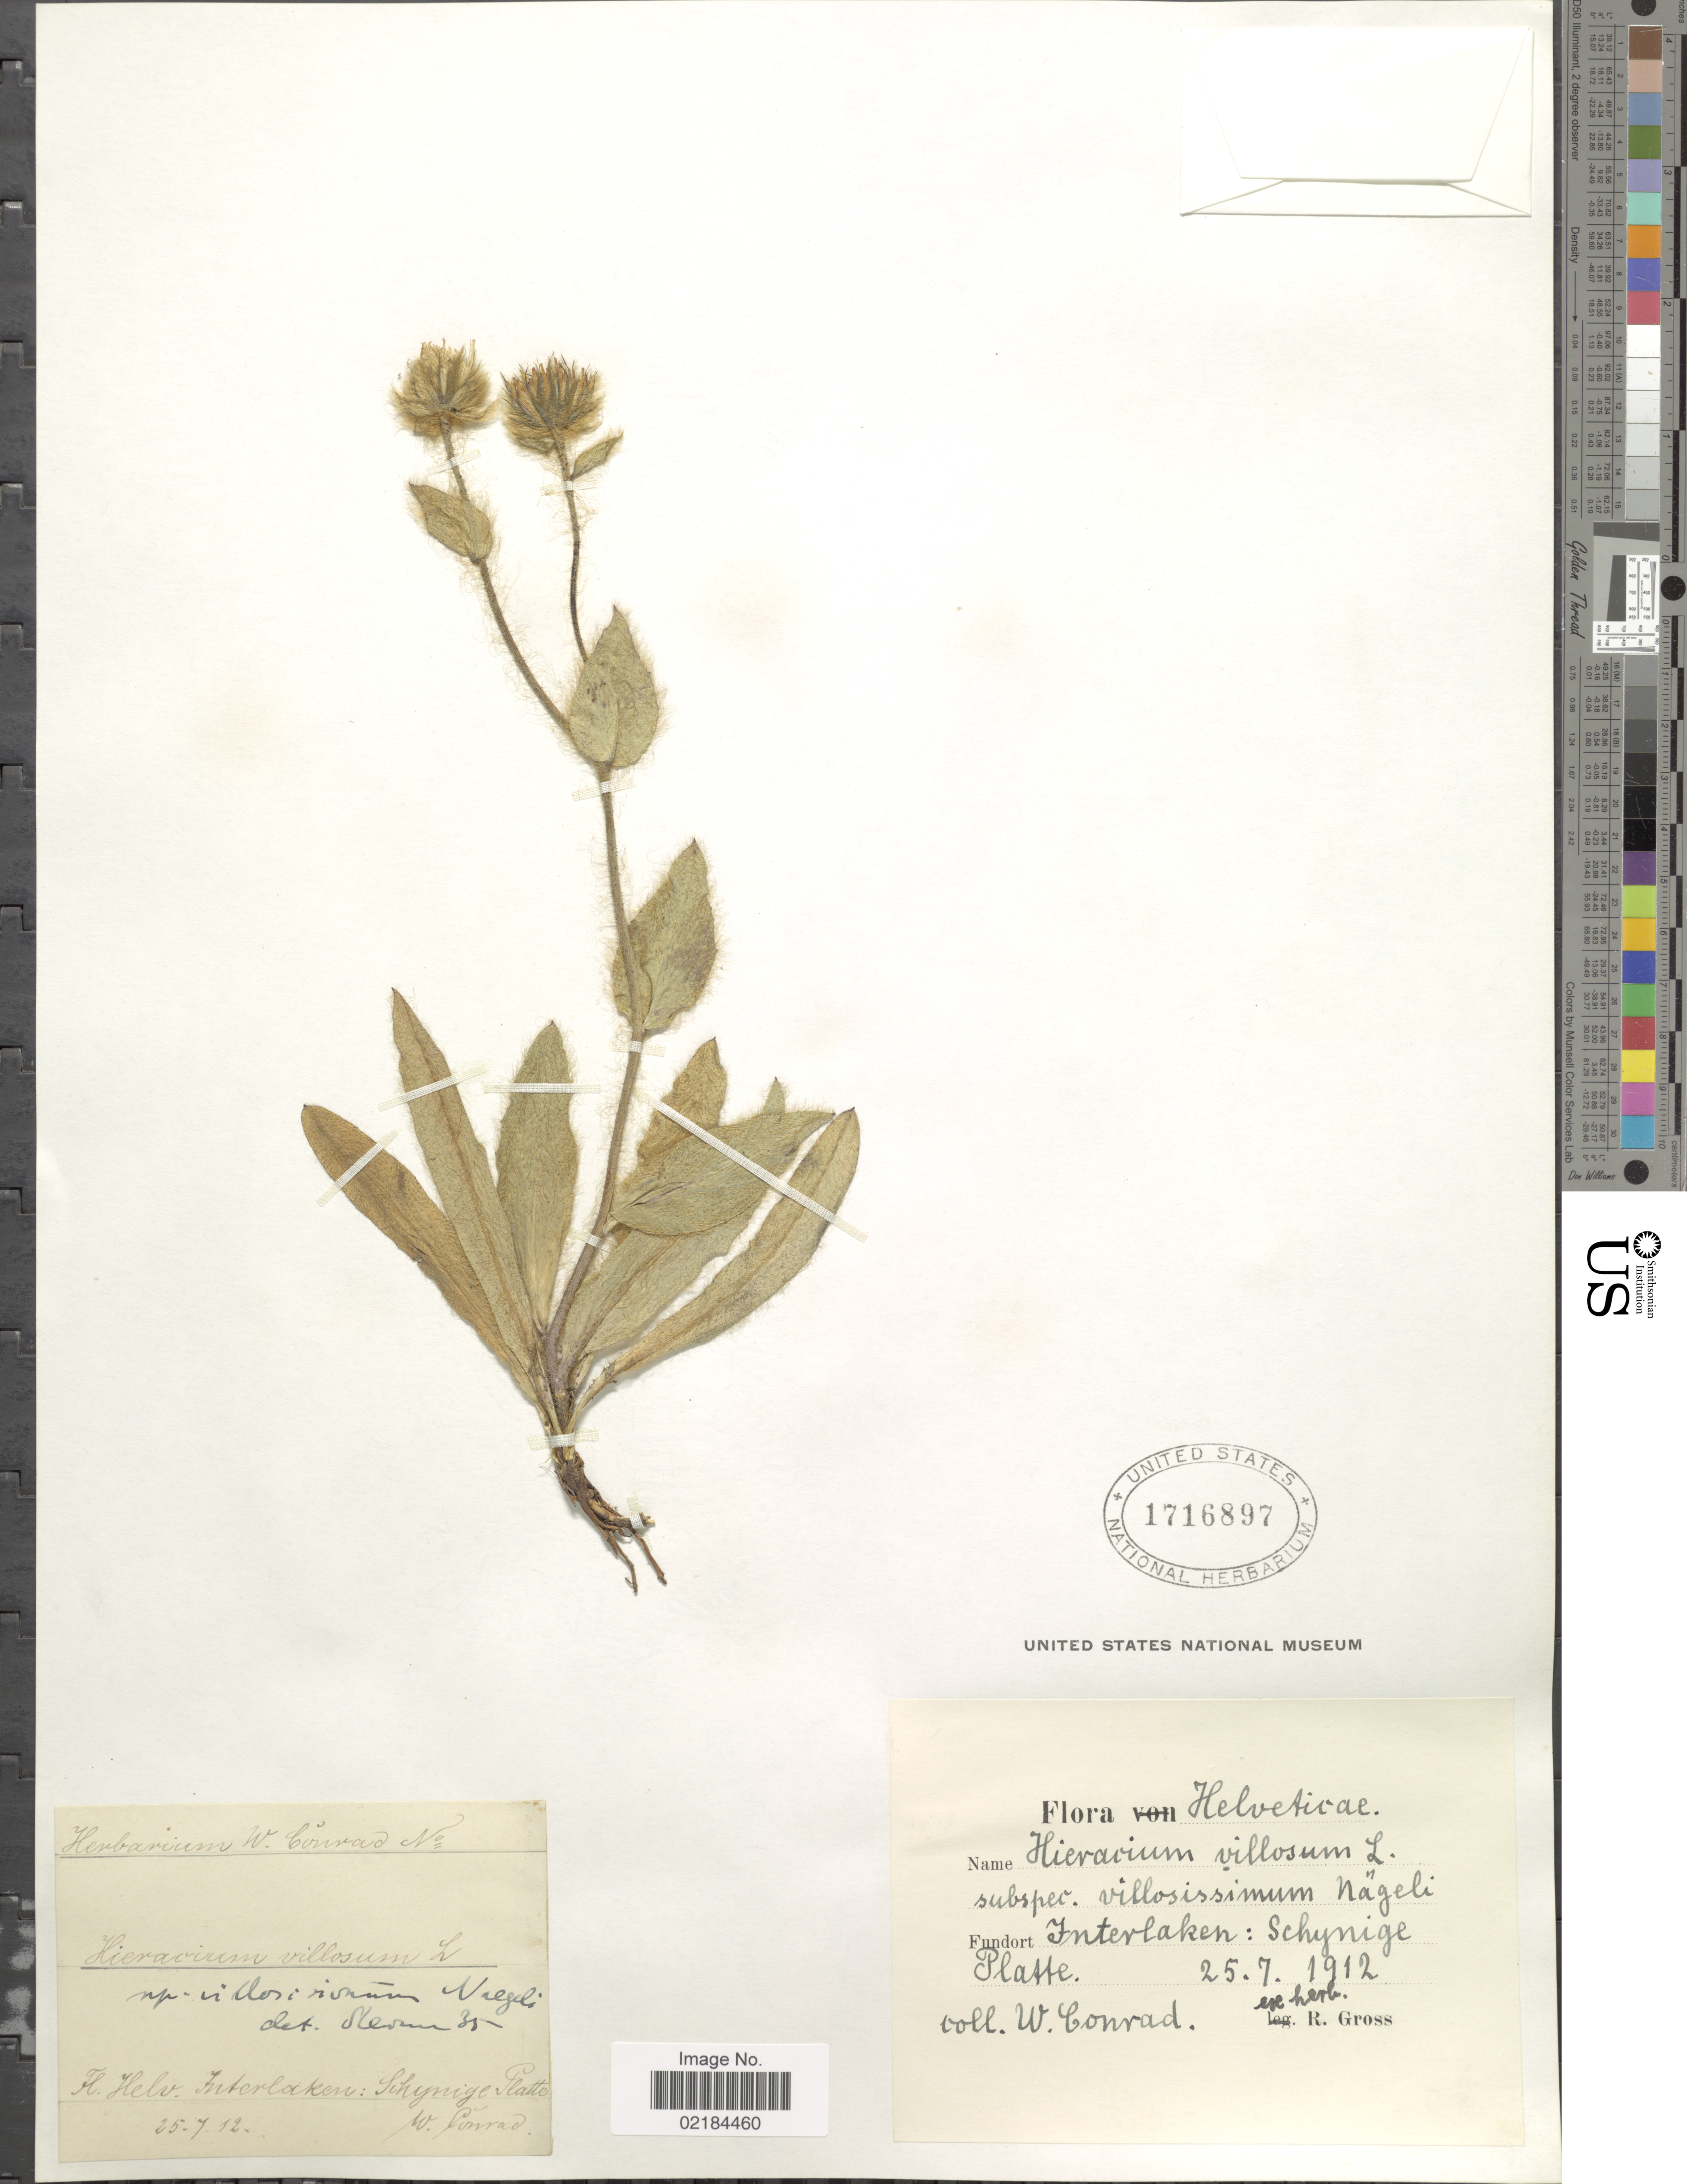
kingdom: Plantae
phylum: Tracheophyta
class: Magnoliopsida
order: Asterales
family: Asteraceae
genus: Hieracium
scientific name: Hieracium villosum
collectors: W. Conrad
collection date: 1912-07-25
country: Switzerland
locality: Helveticae, Interlaken: Schynige Platte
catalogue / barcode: US 1716897